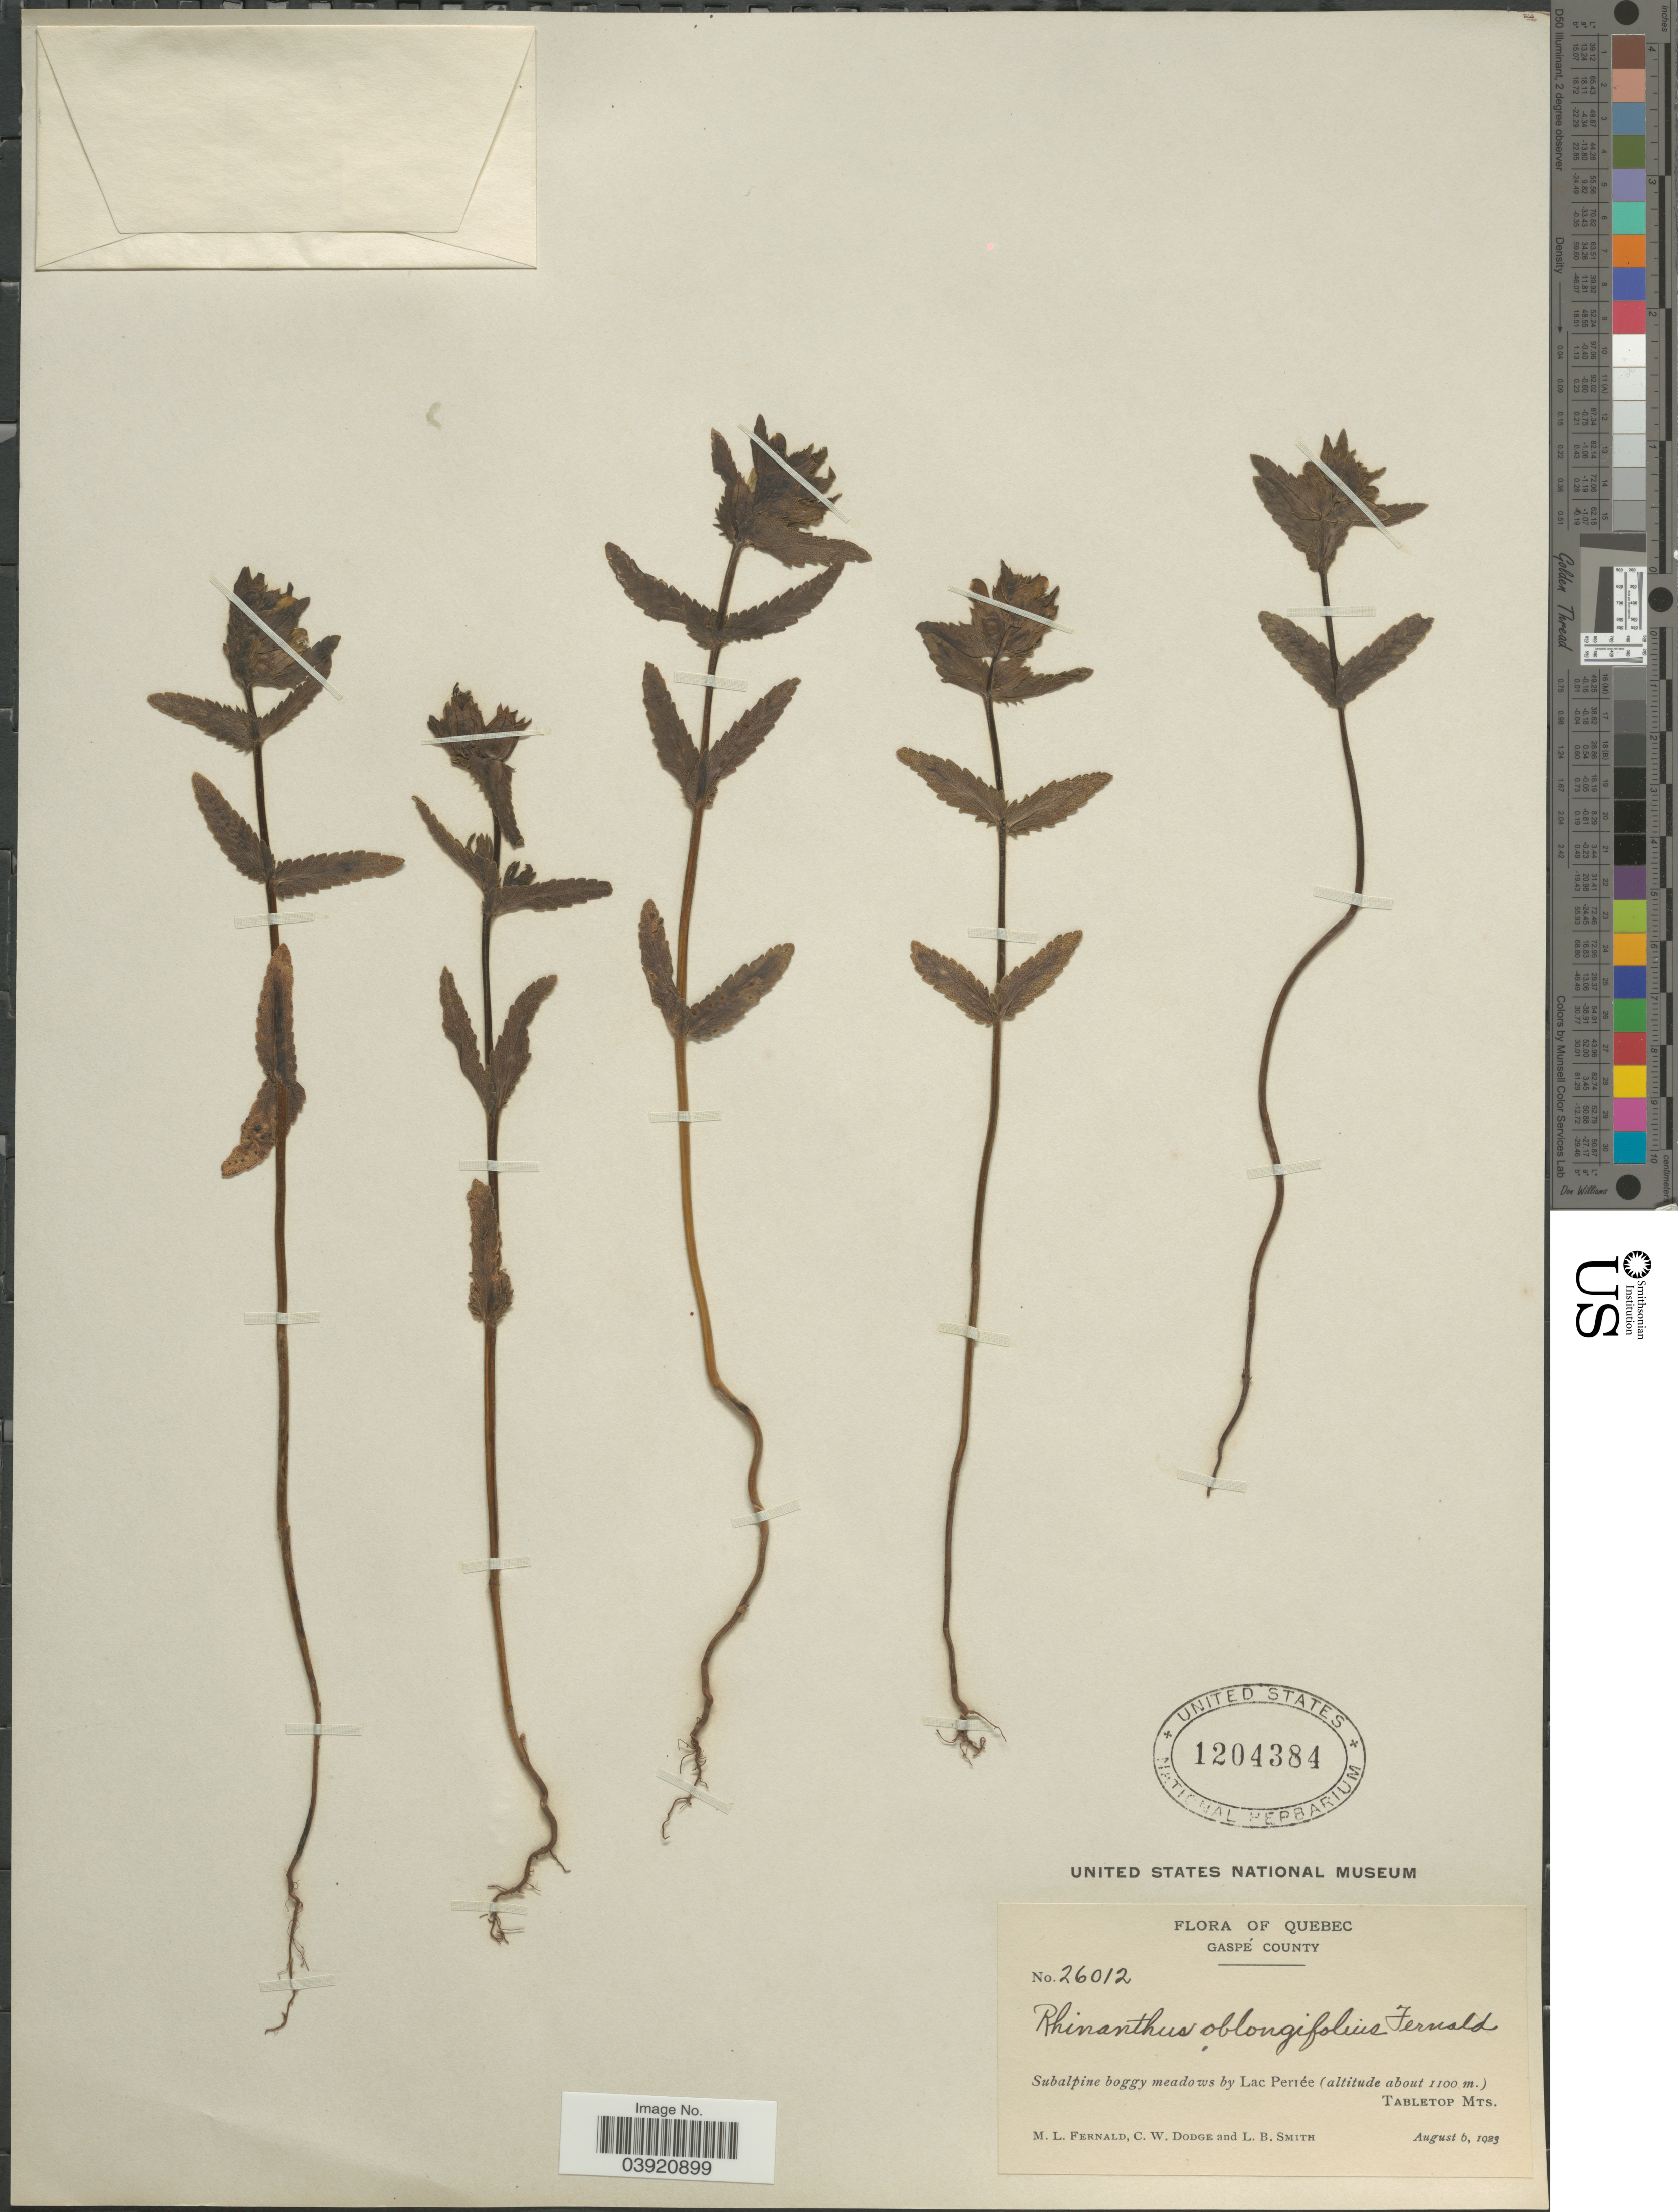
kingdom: Plantae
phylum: Tracheophyta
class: Magnoliopsida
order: Lamiales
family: Orobanchaceae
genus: Rhinanthus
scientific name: Rhinanthus oblongifolius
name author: Fernald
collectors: M. L. Fernald, C. Dodge & L. Smith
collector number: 26012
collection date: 1923-08-06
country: Canada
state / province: Quebec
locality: Gaspé County. Subalpine boggy meadows by Lac Perrée. Tabletop Mts.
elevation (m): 1100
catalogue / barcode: US 1204384